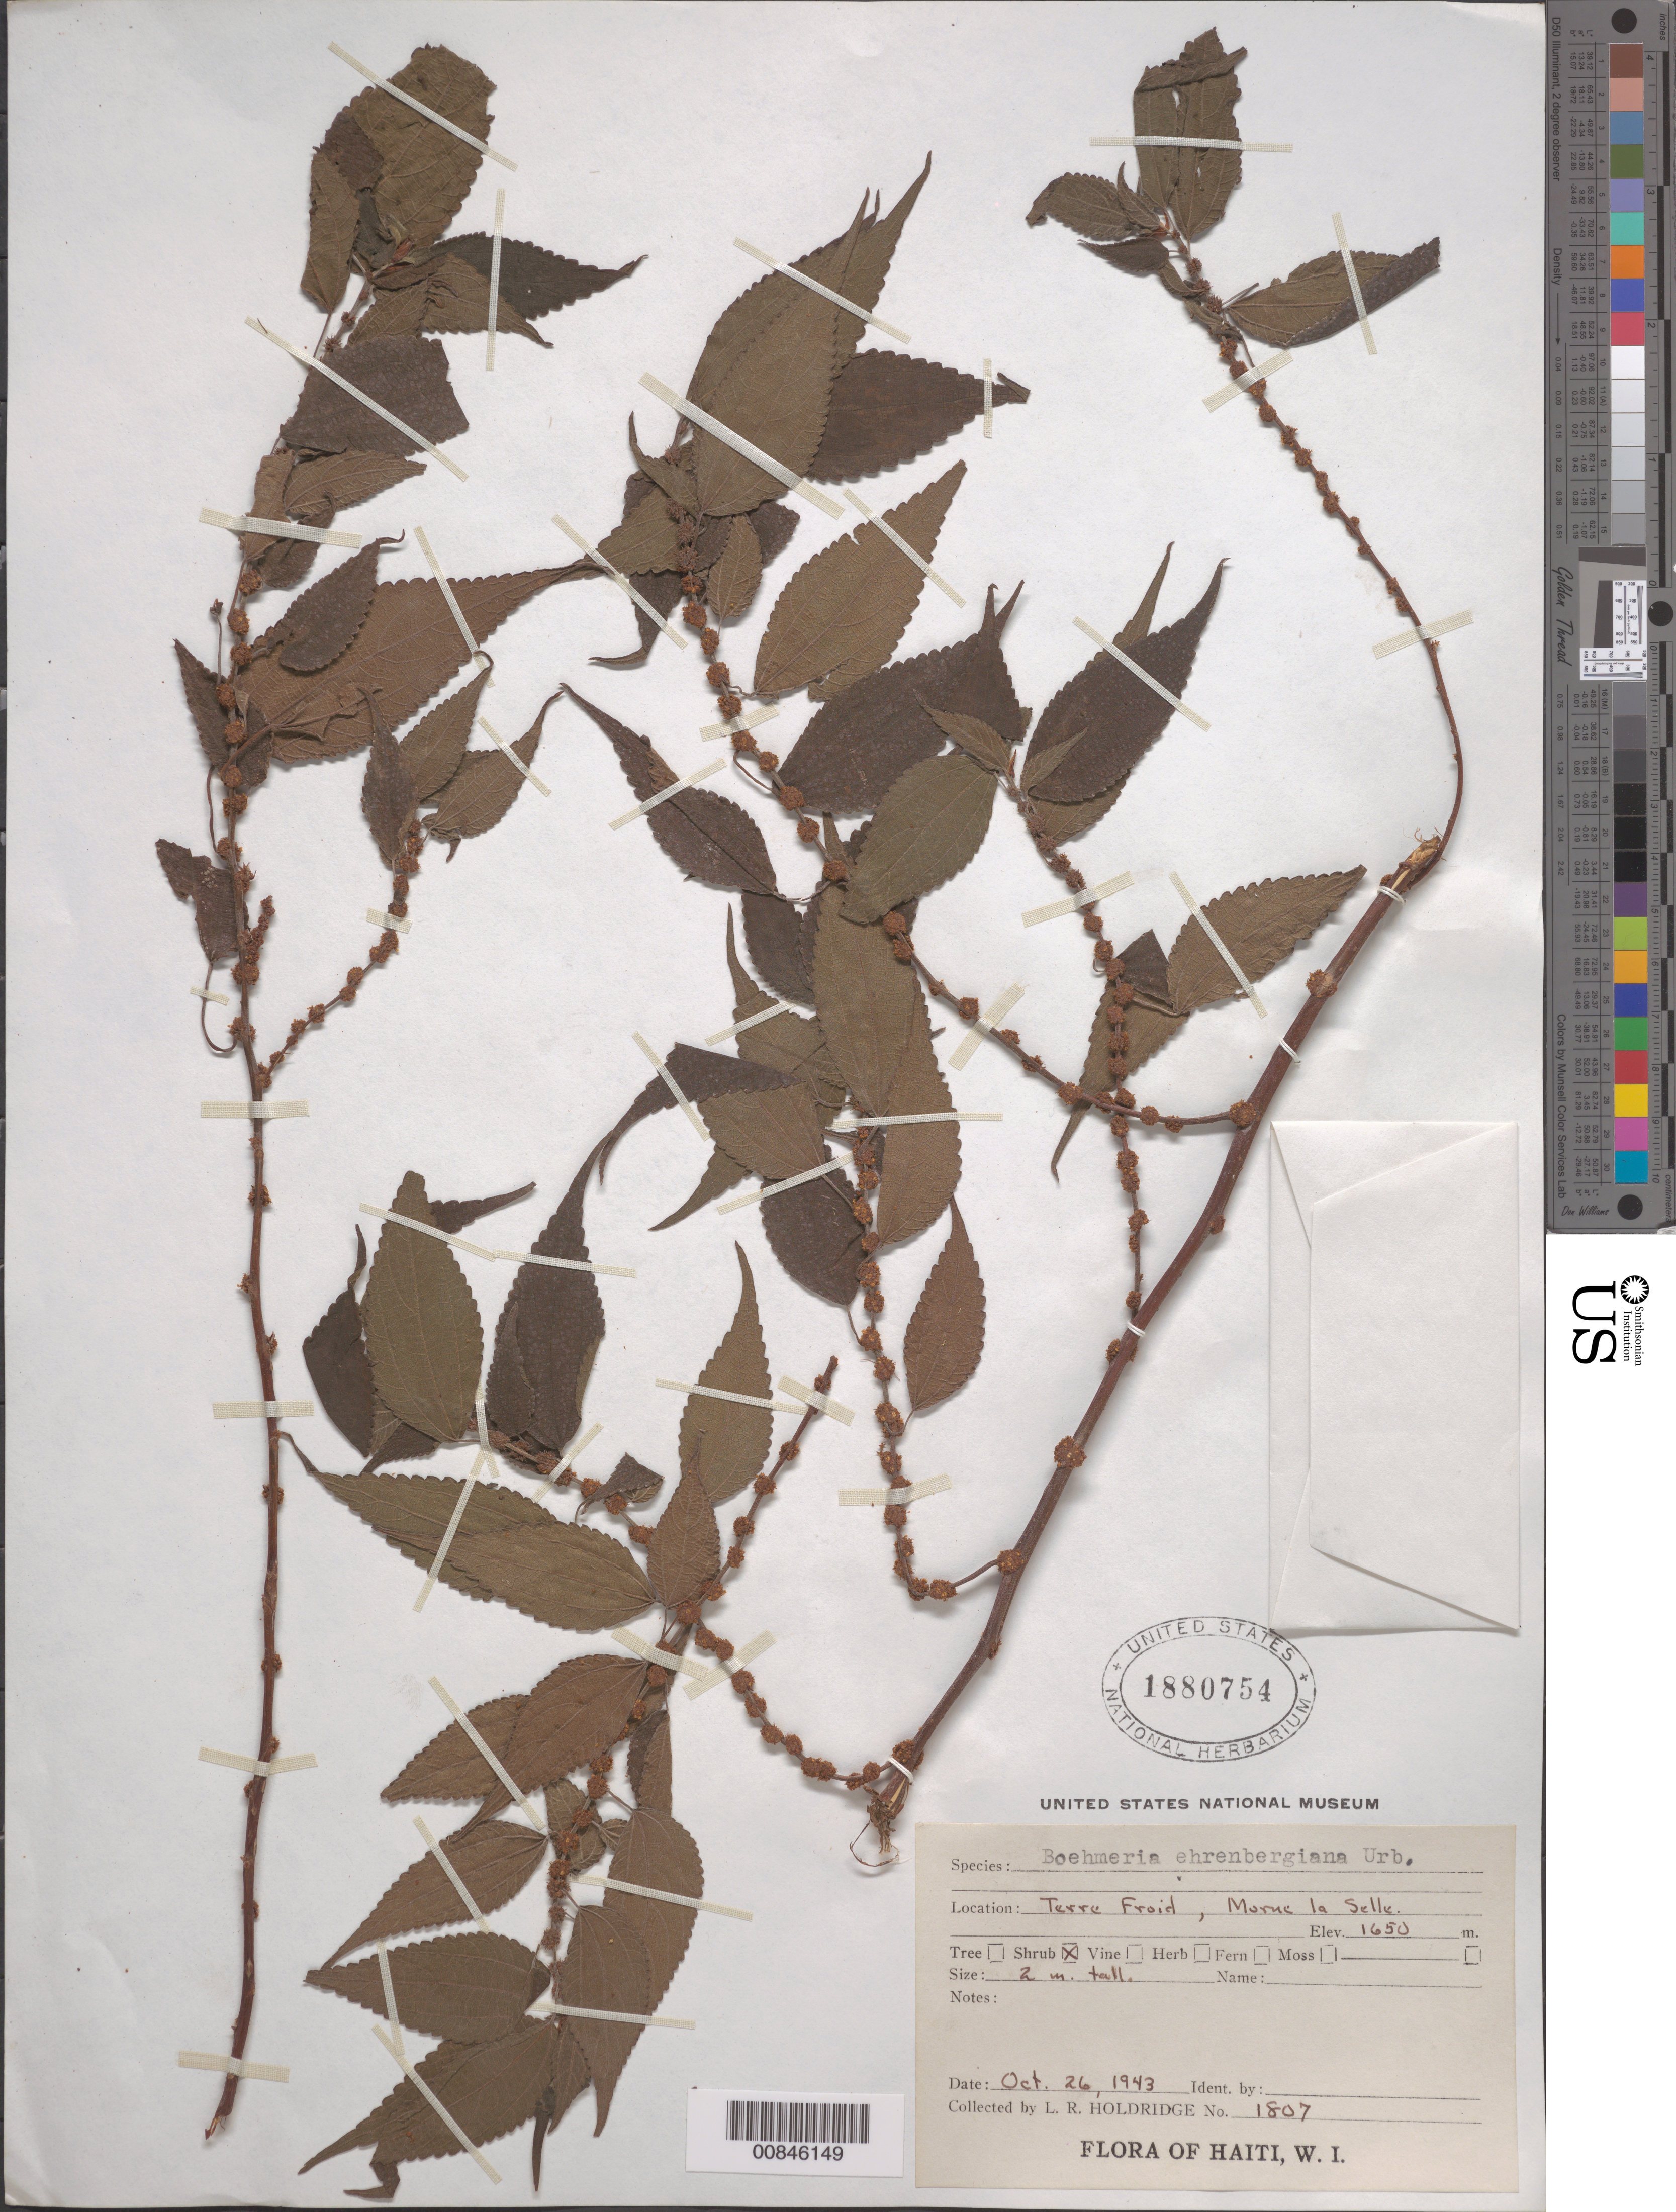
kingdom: Plantae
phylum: Tracheophyta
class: Magnoliopsida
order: Rosales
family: Urticaceae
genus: Boehmeria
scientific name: Boehmeria ehrenbergiana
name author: Urb.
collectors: L. Holdridge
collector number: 1807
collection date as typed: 26 Oct 1943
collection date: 1943-10-26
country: Haiti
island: Hispaniola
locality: Terre Froid, Morne la Selle.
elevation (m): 1650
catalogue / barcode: US 1880754